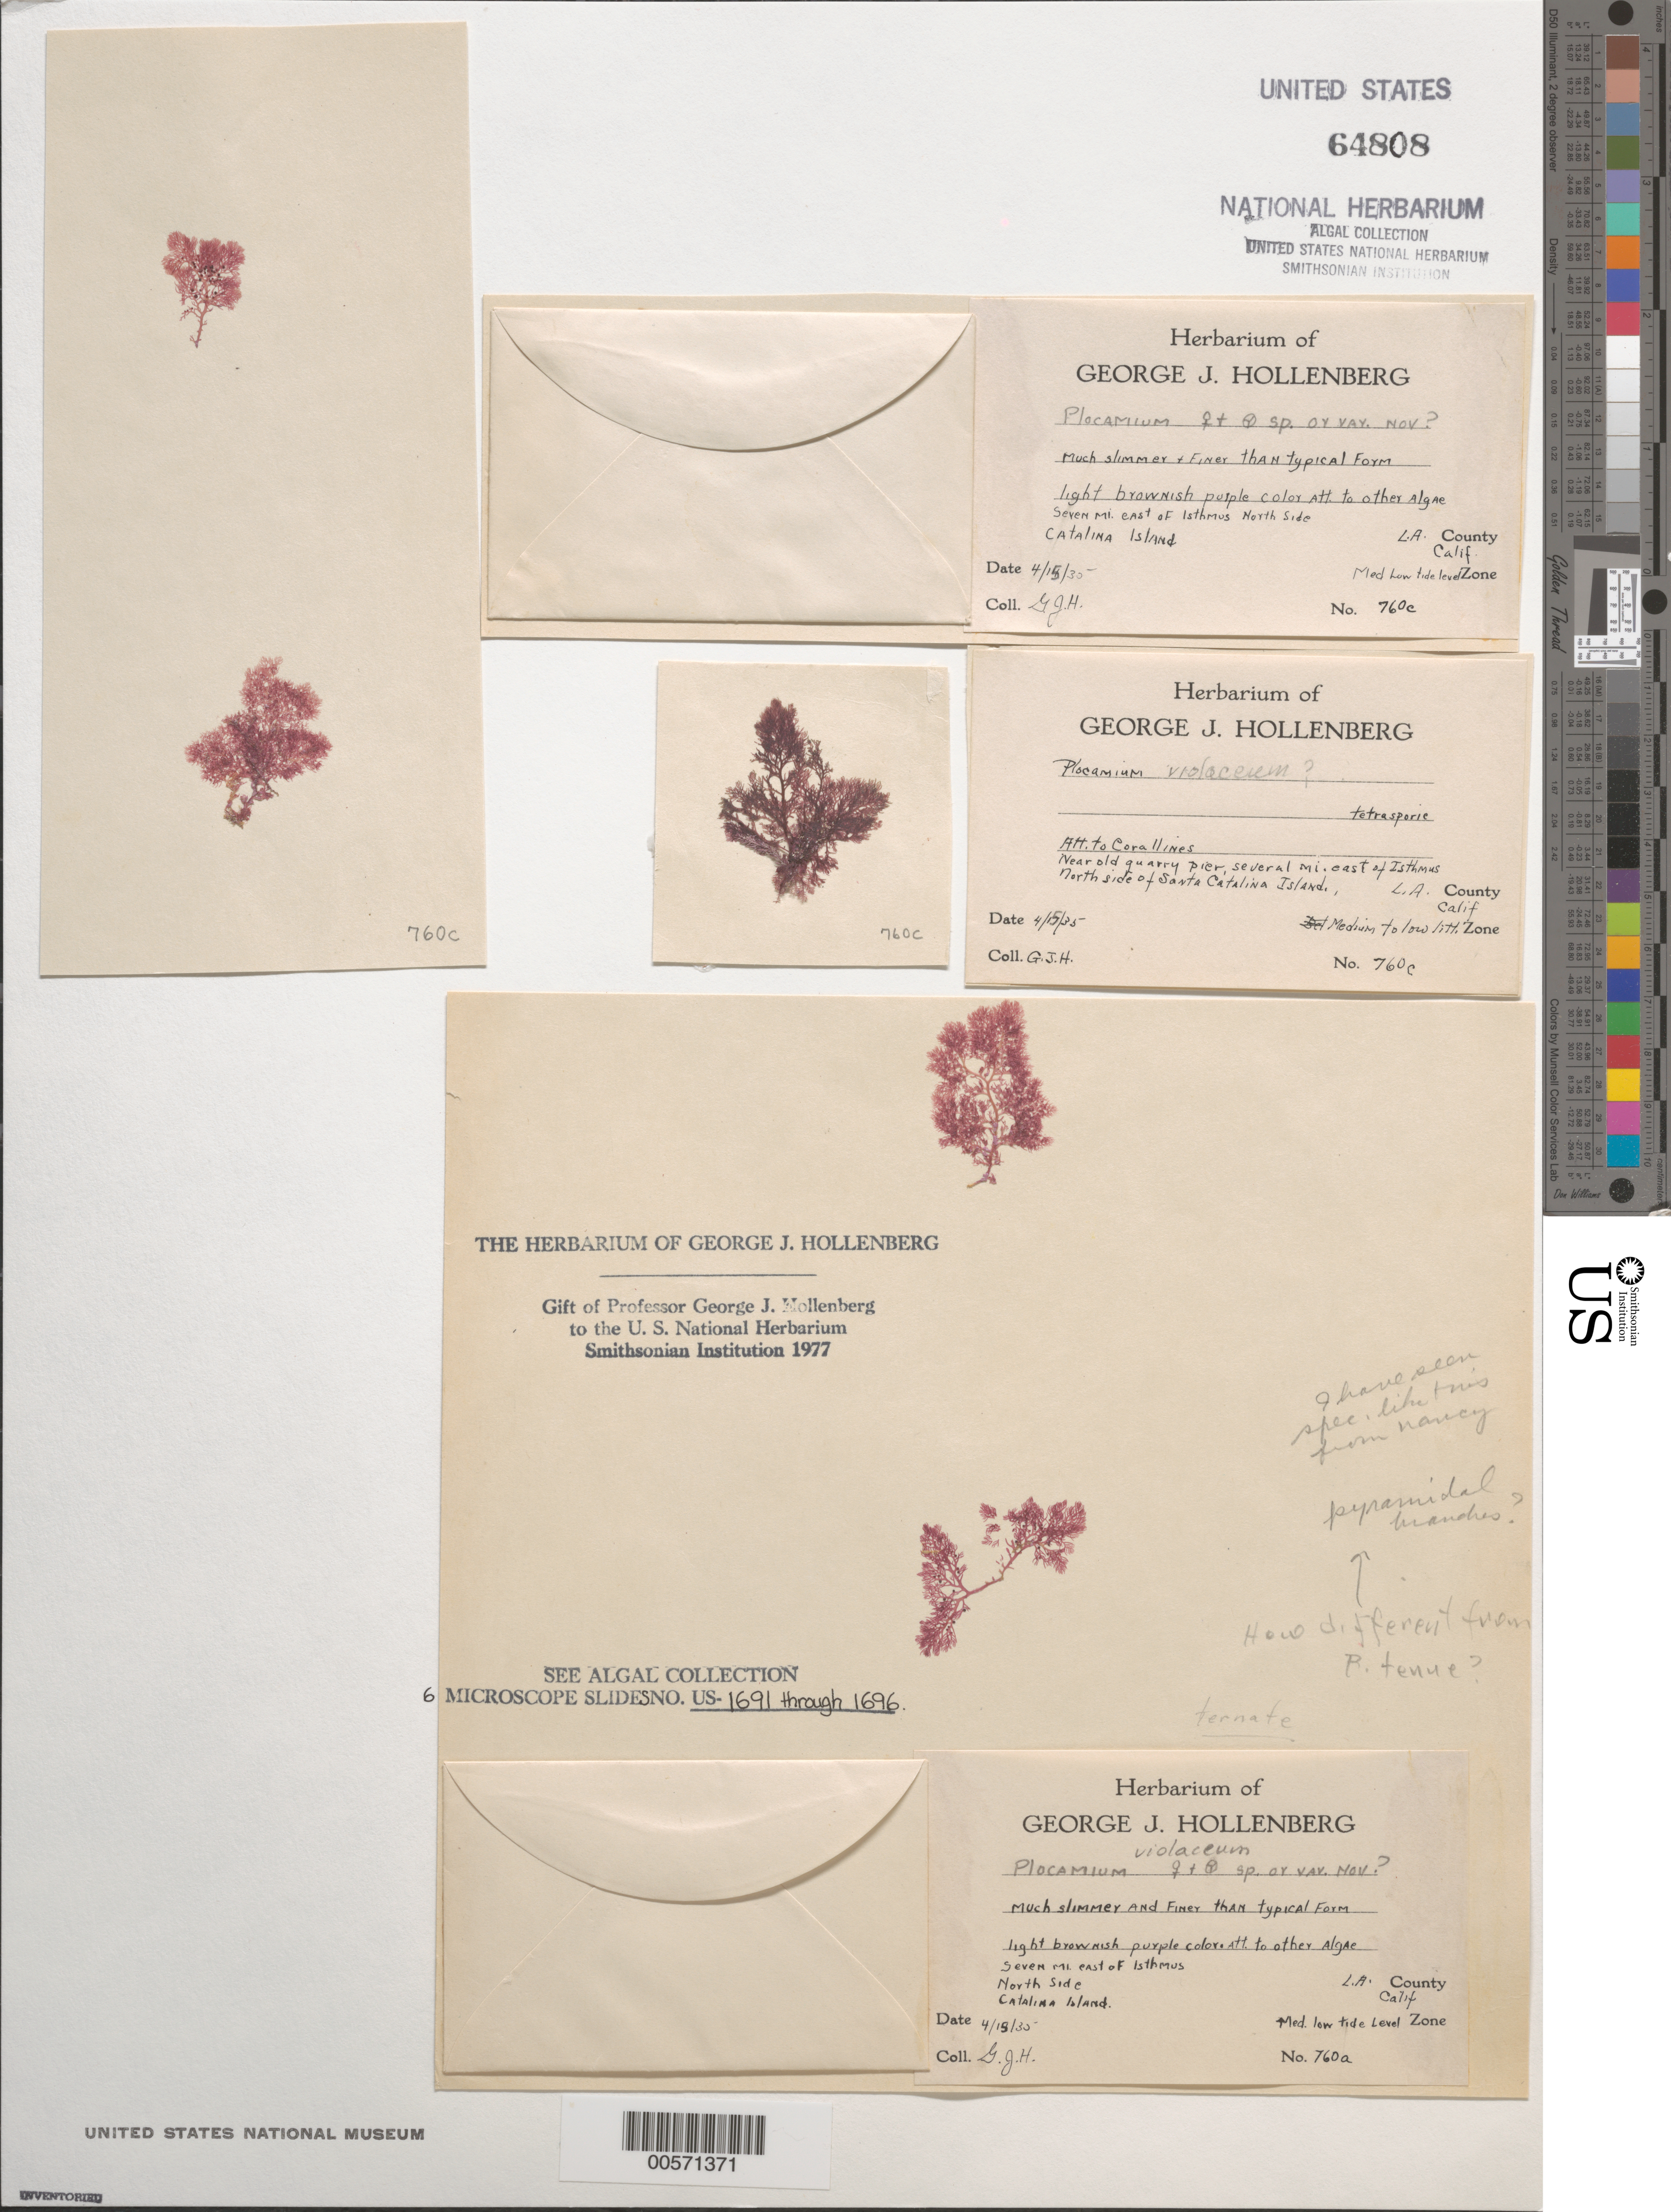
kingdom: Plantae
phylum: Rhodophyta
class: Florideophyceae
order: Plocamiales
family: Plocamiaceae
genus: Plocamium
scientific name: Plocamium violaceum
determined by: Hollenberg, George J.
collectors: G. Hollenberg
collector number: GJH 760A & GJH 760C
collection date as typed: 15 Apr 1935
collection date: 1935-04-15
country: United States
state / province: California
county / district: Los Angeles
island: Santa Catalina Island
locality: East of Isthmus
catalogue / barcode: US 64808